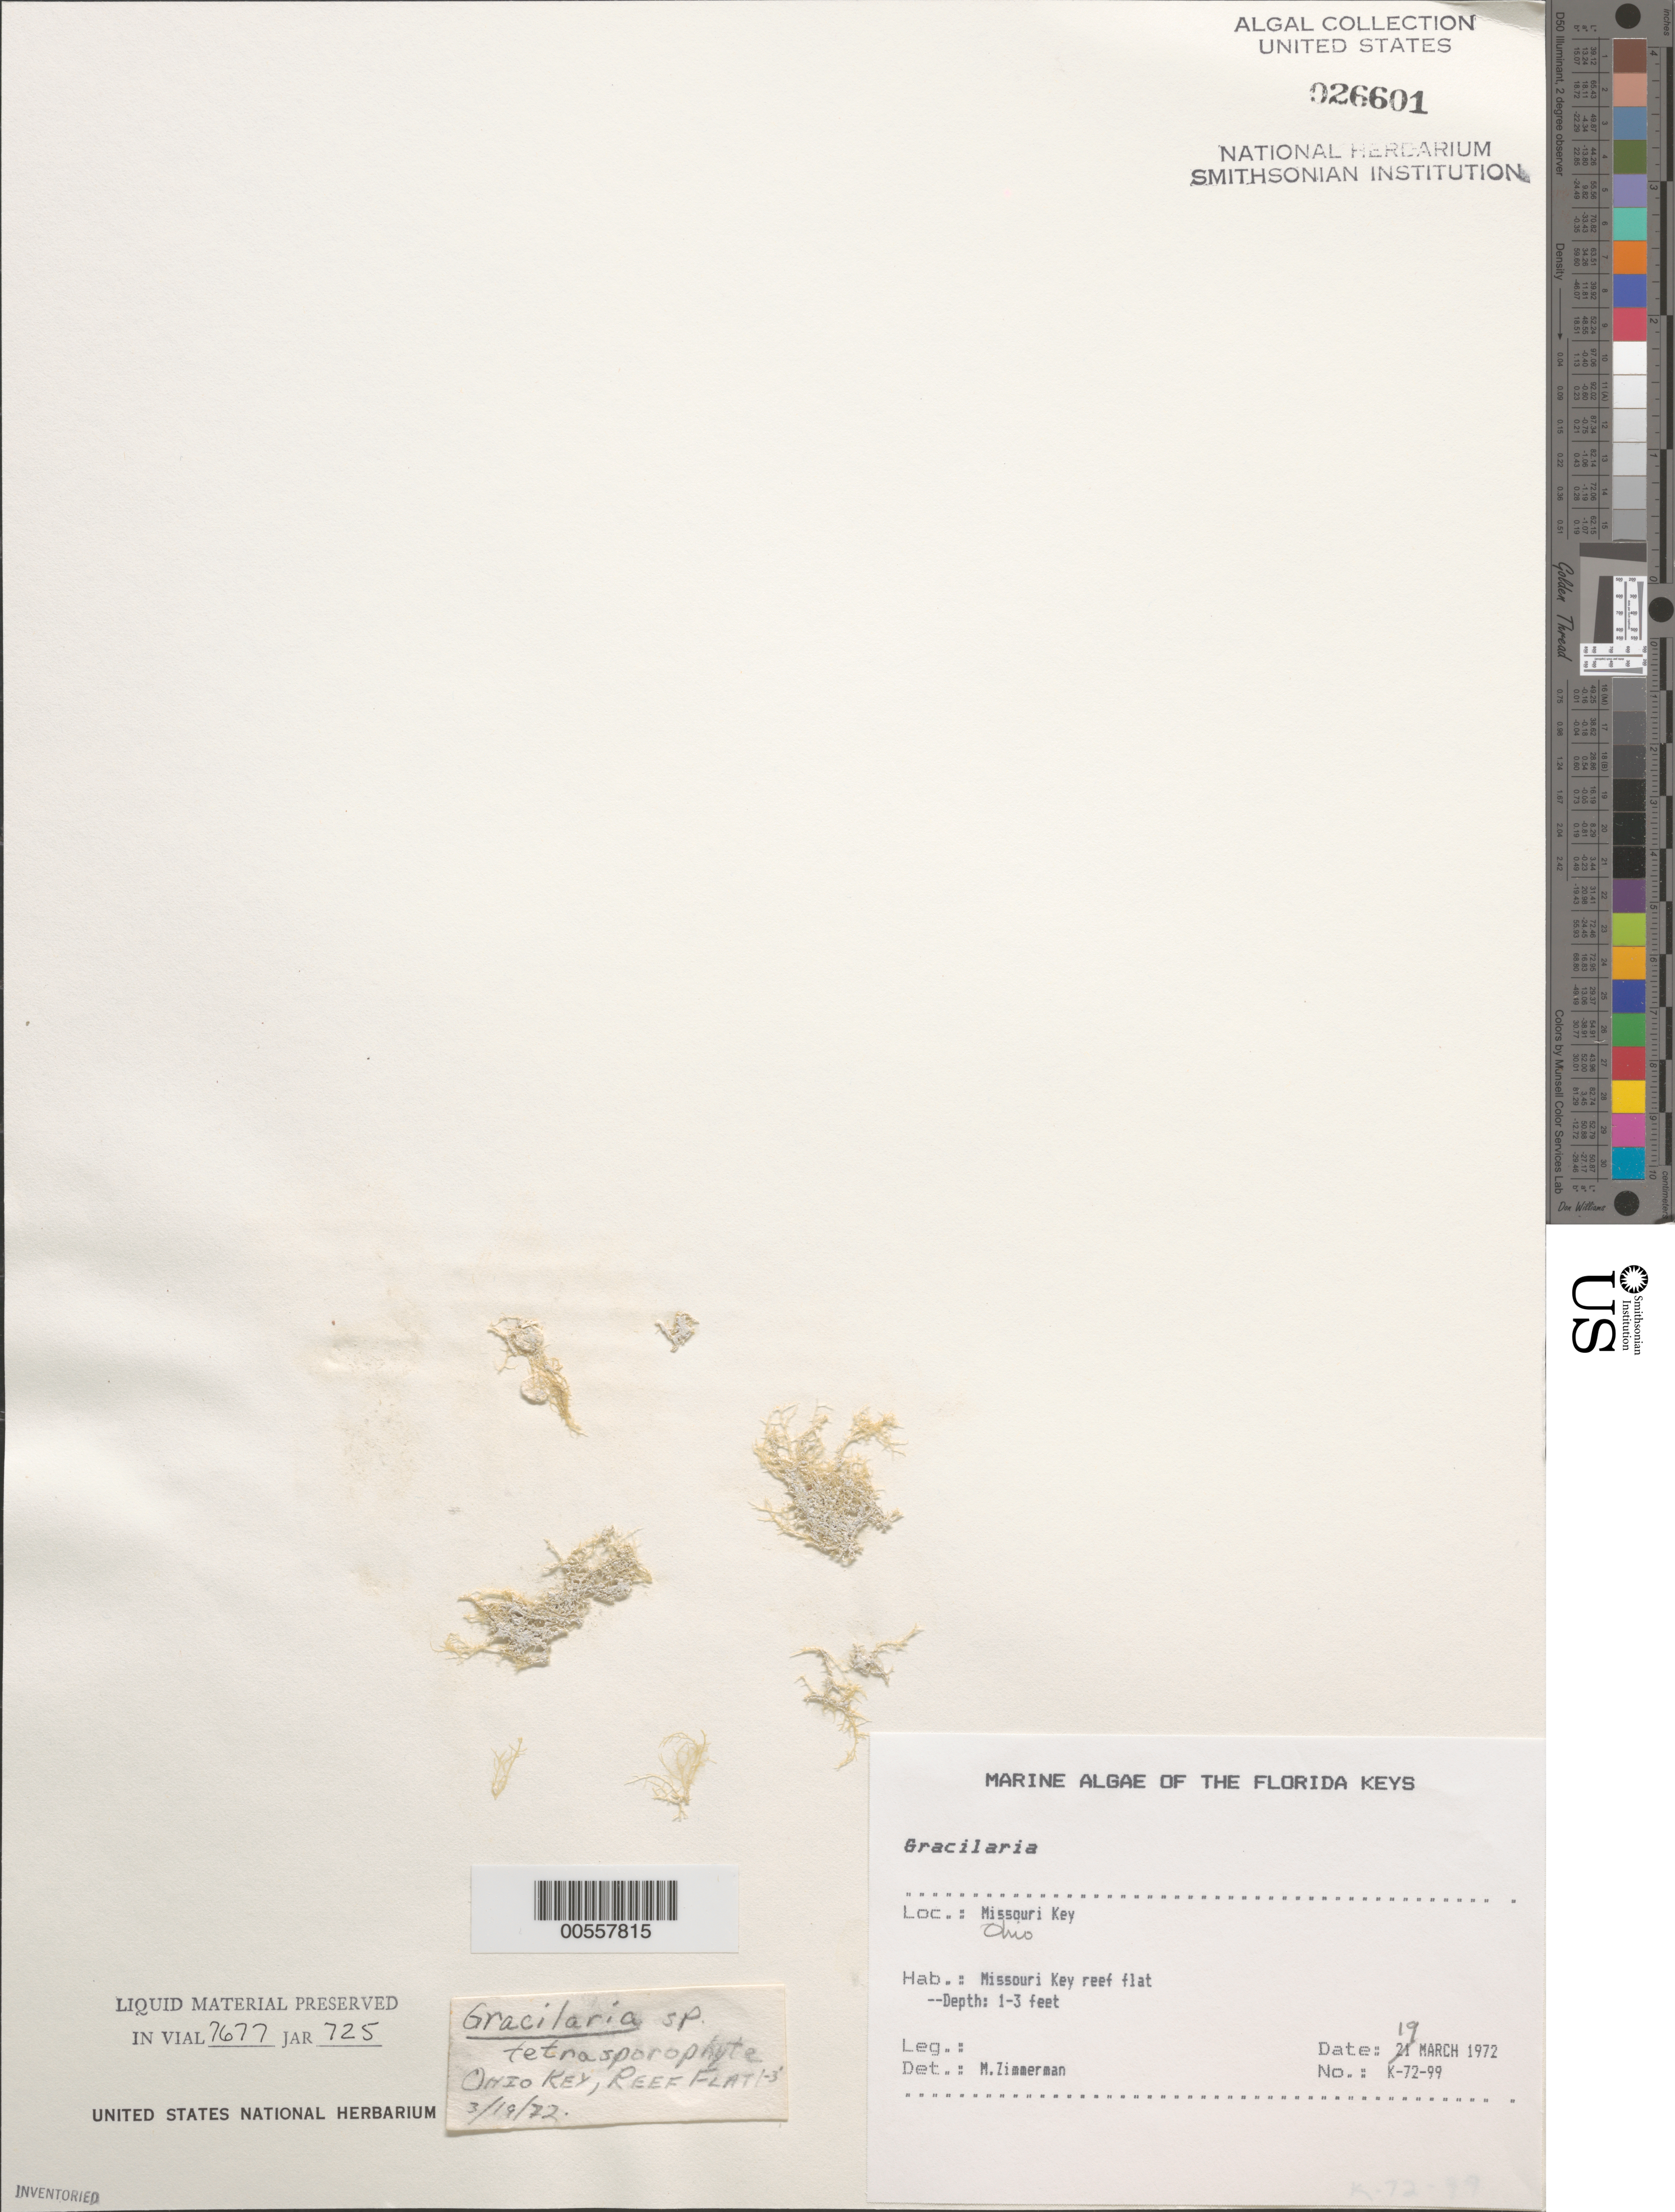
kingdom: Plantae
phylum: Rhodophyta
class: Florideophyceae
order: Gracilariales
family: Gracilariaceae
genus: Gracilaria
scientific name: Gracilaria sp.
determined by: Zimmerman, M.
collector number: K-72-99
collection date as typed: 19 Mar 1972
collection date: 1972-03-19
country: United States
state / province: Florida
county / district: Monroe County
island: Ohio Key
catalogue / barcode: US 26601